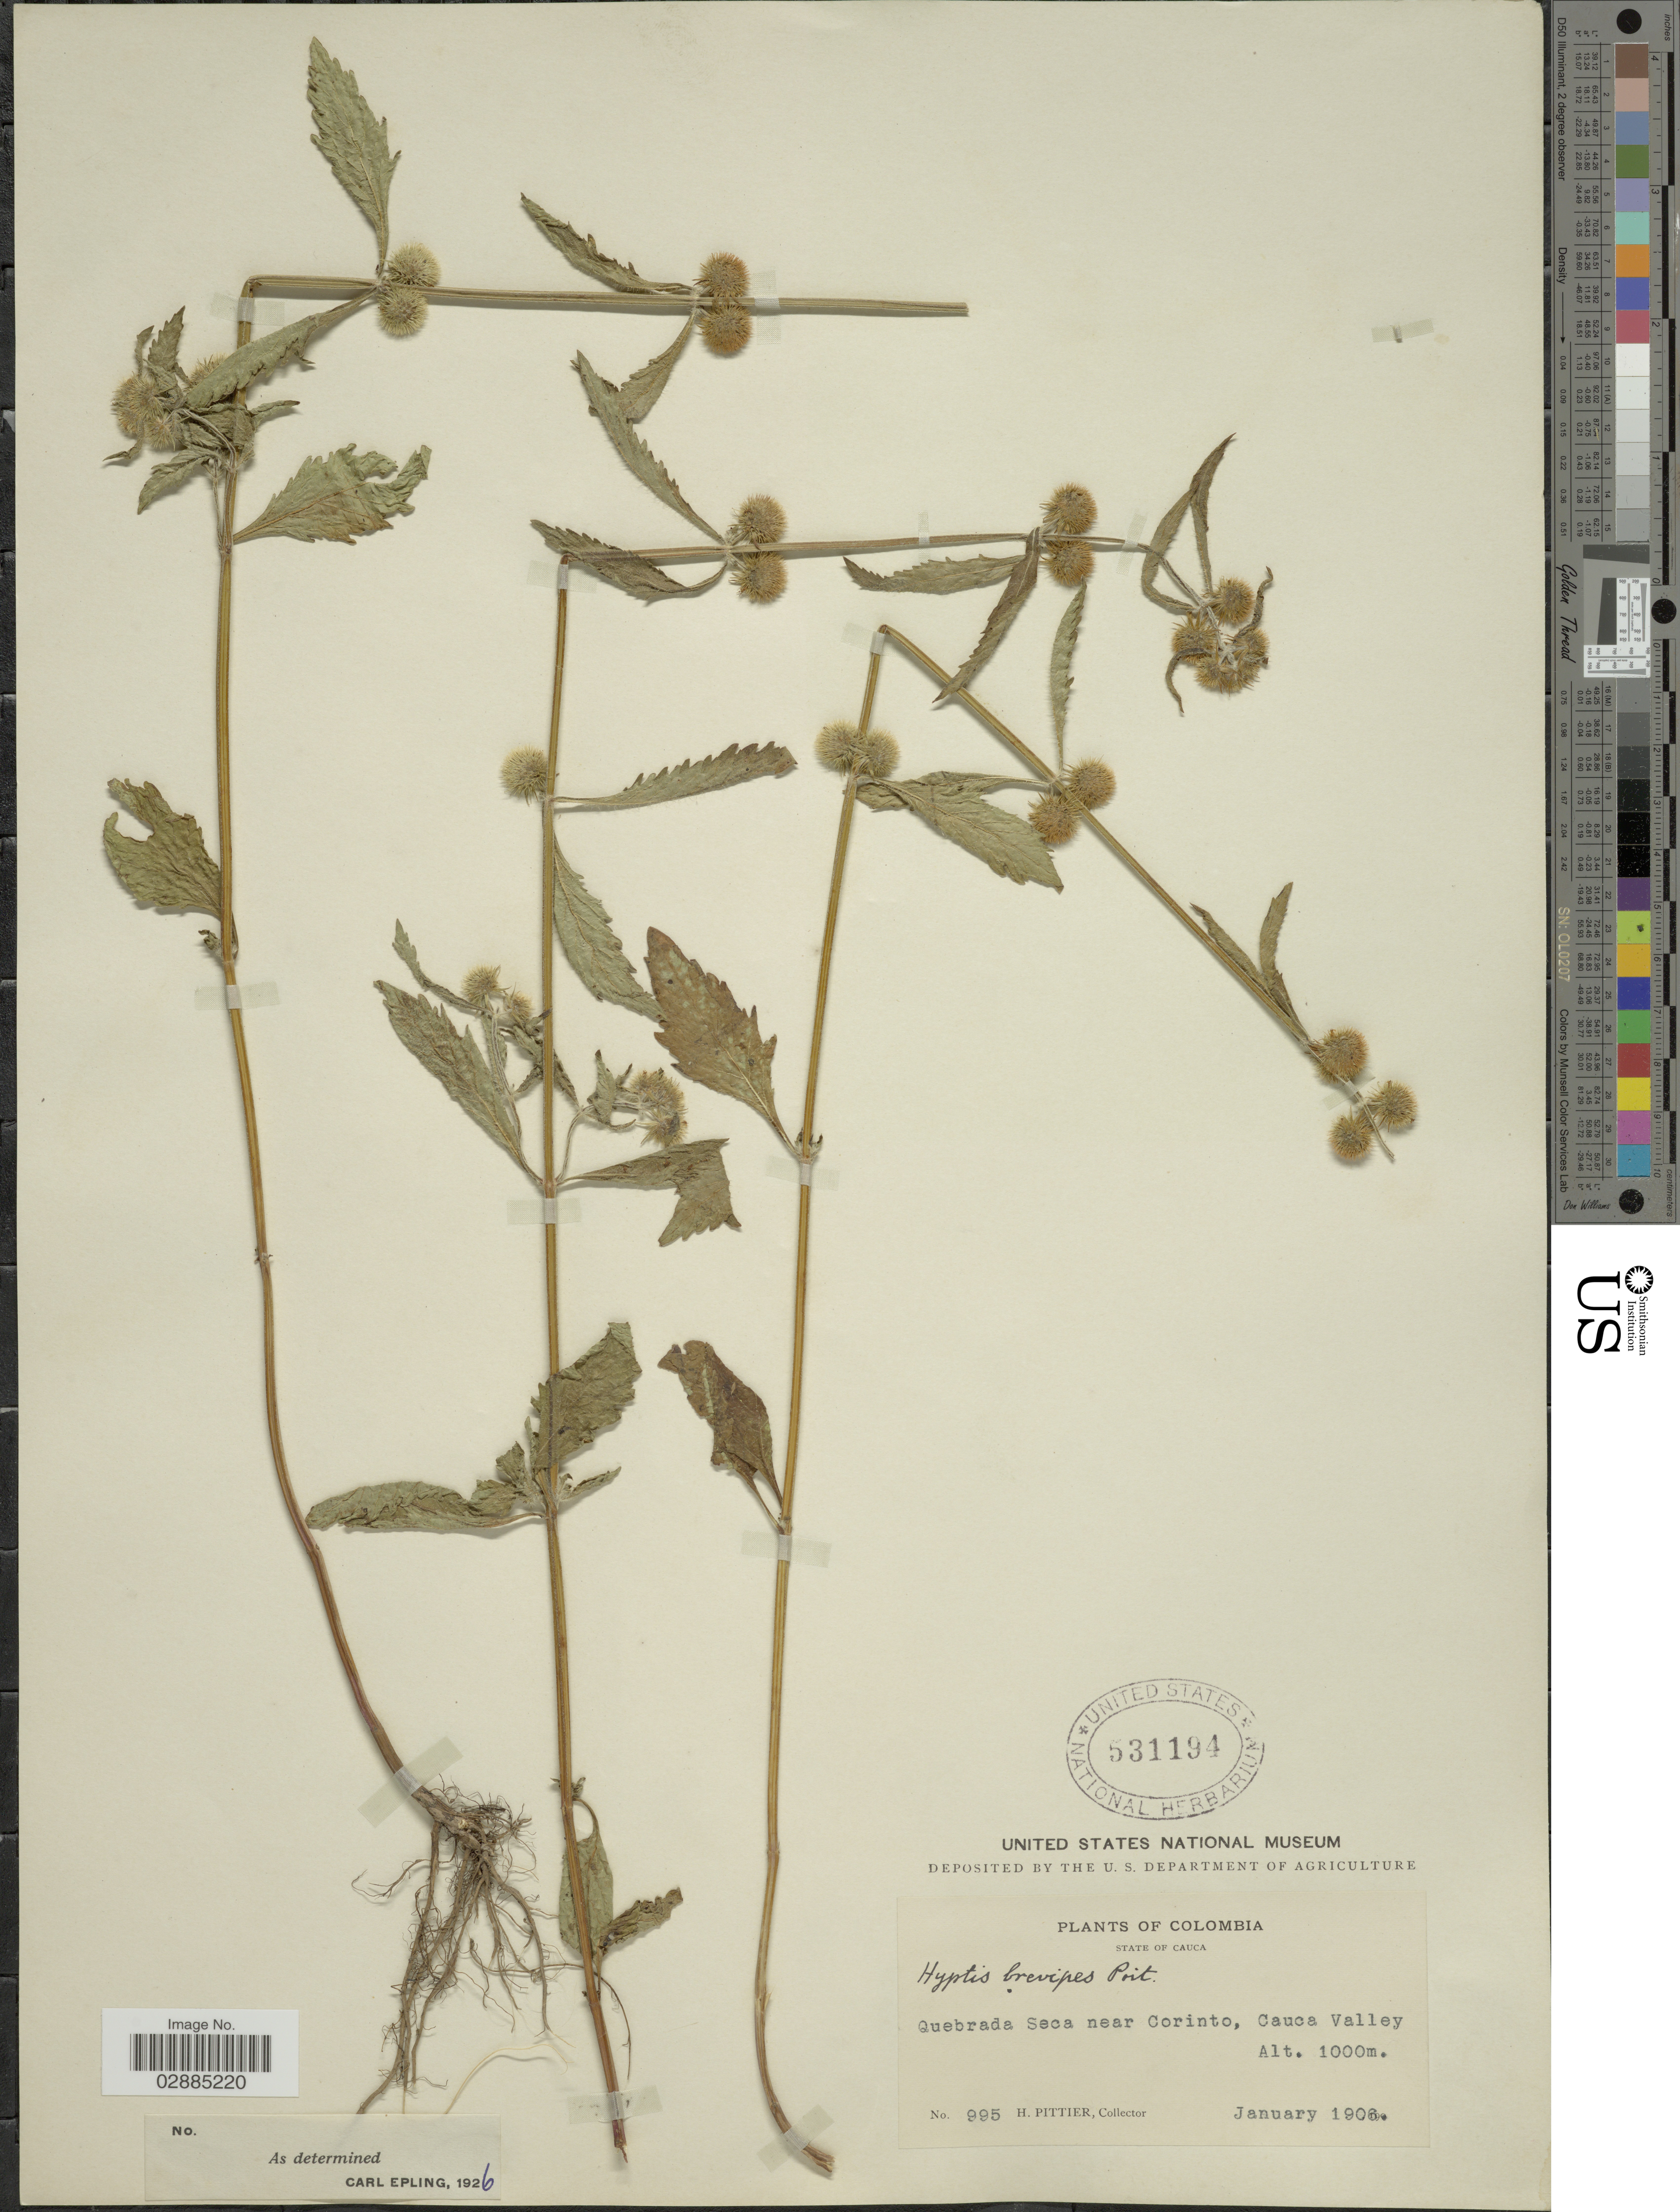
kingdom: Plantae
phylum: Tracheophyta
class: Magnoliopsida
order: Lamiales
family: Lamiaceae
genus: Hyptis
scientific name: Hyptis brevipes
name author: Poit.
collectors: H. F. Pittier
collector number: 995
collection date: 1906-01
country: Colombia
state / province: Cauca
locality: Quebrada Seca near Corinto, Cauca Valley.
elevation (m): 1000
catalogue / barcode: US 531194